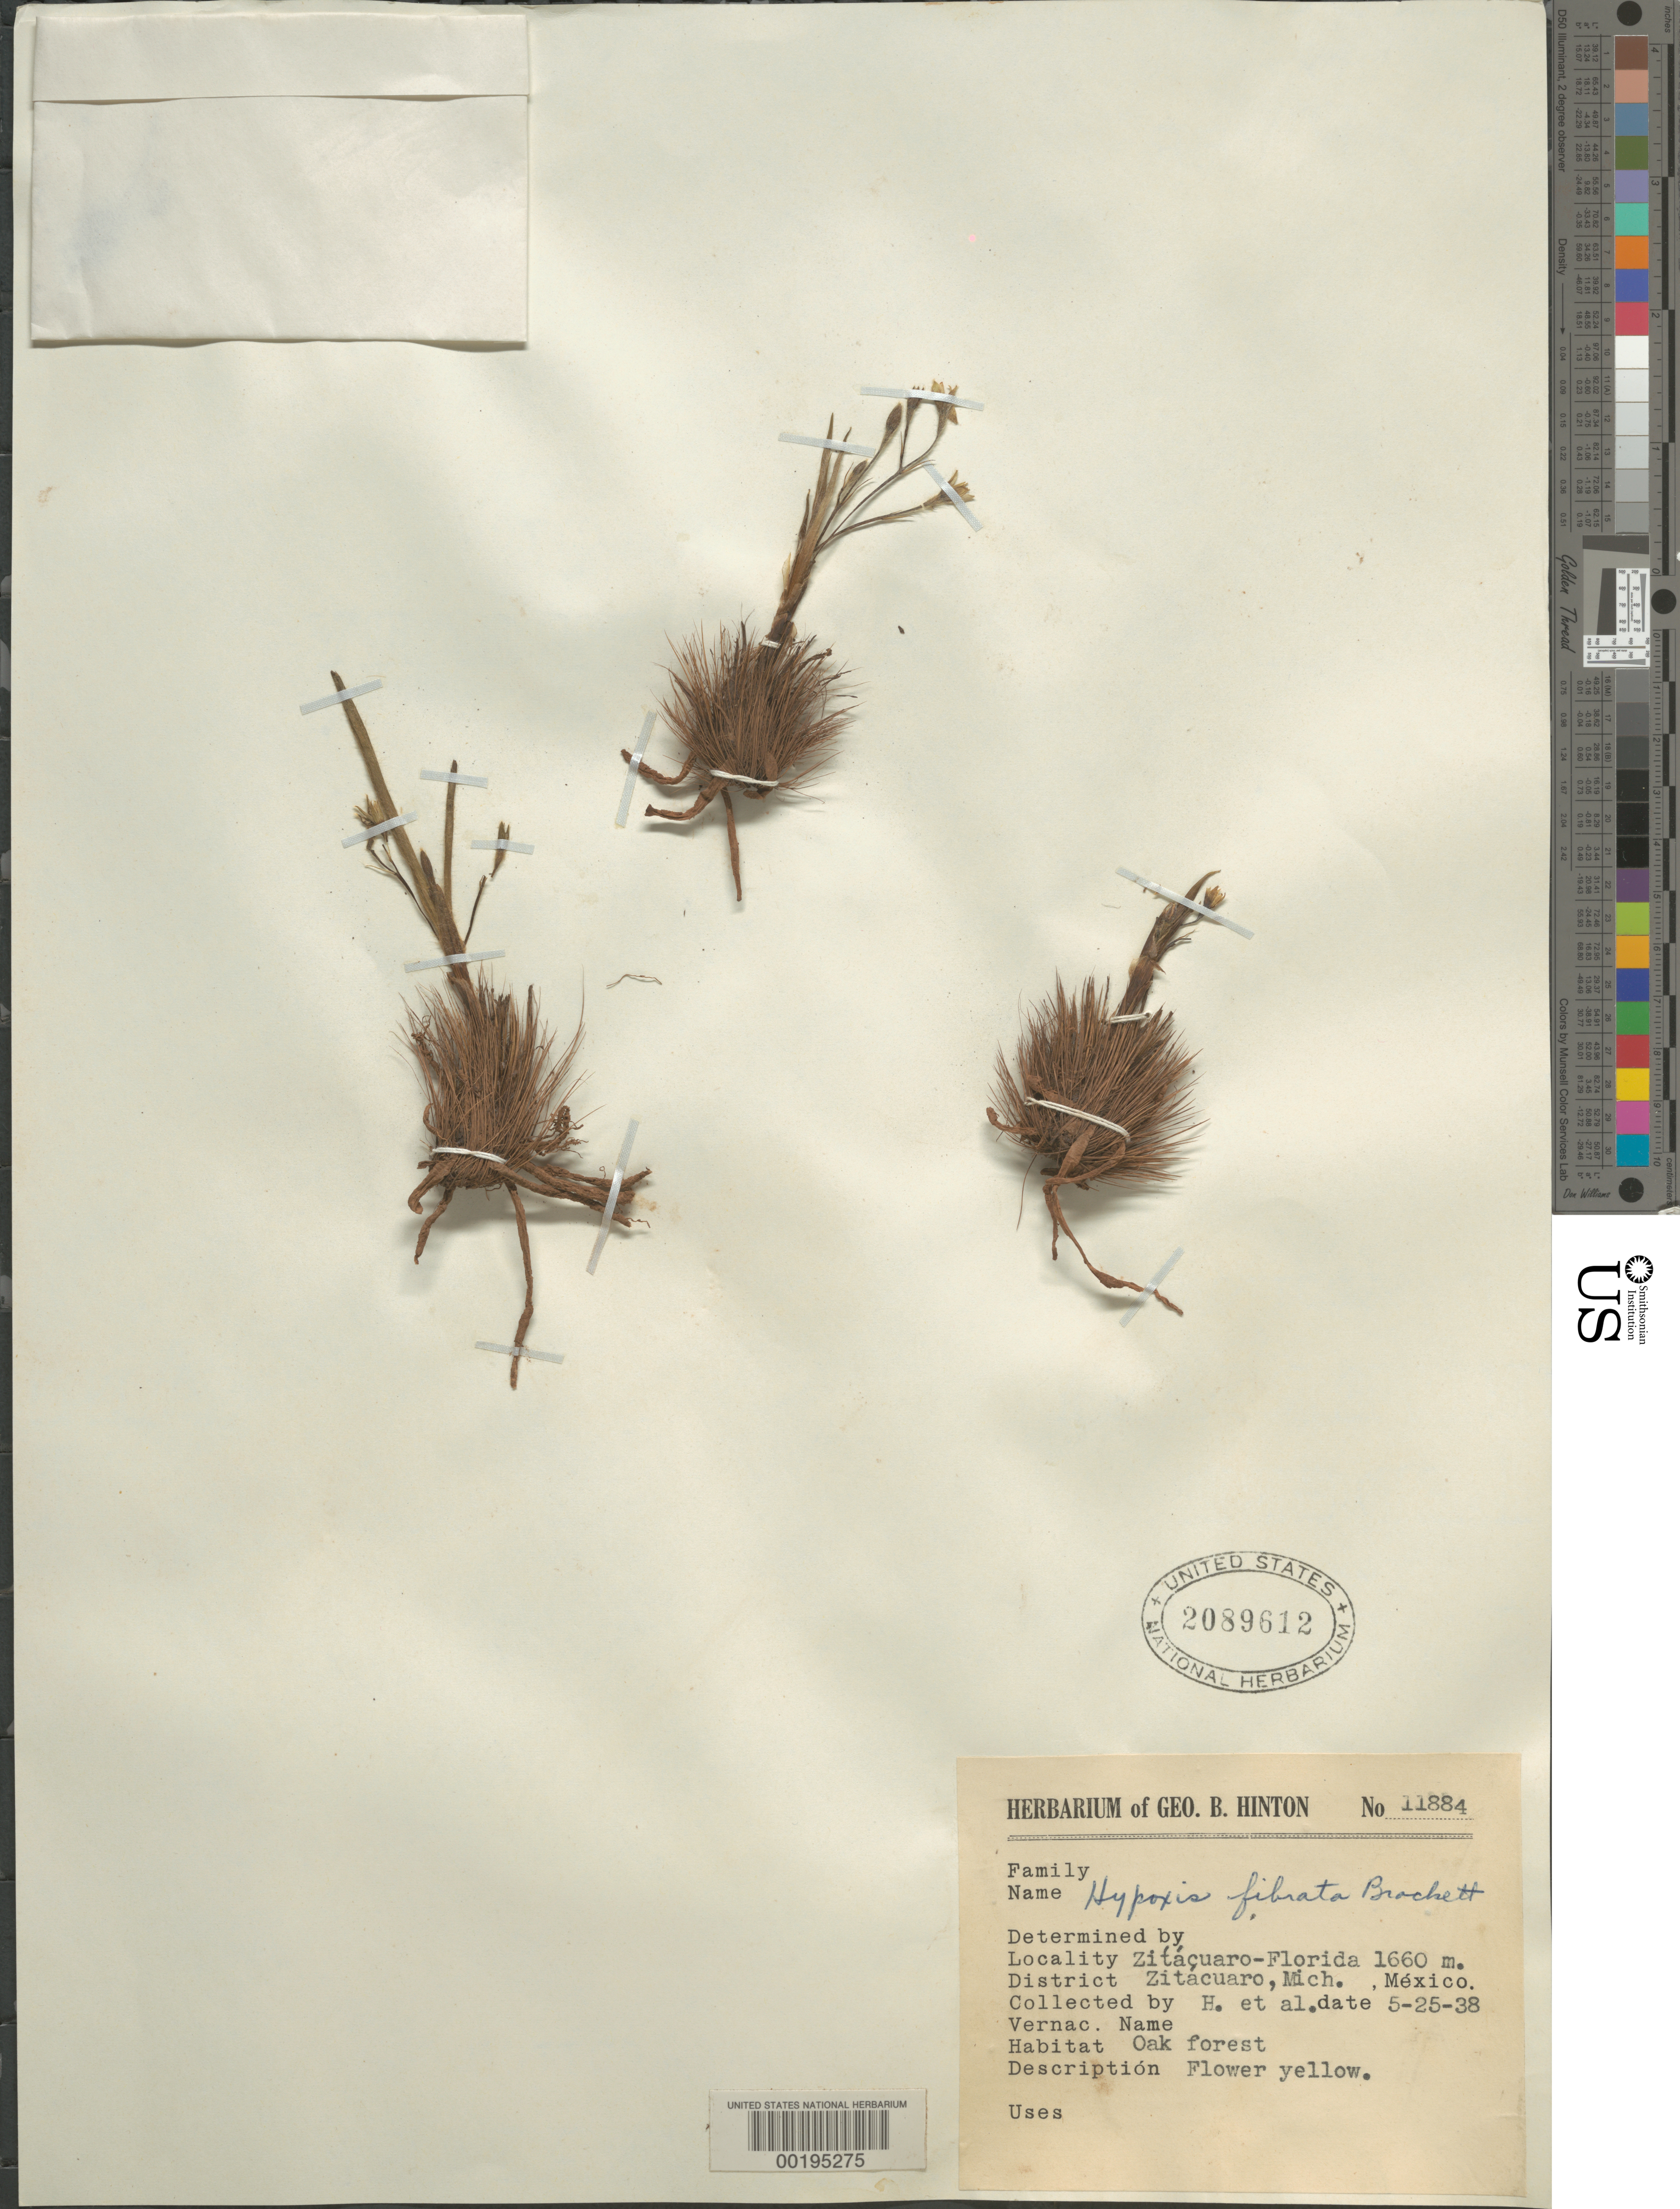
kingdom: Plantae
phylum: Tracheophyta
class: Liliopsida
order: Asparagales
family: Hypoxidaceae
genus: Hypoxis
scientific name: Hypoxis fibrata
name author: Brackett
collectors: G. B. Hinton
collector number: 11884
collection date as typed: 25 May 1938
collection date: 1938-05-25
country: Mexico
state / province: Michoacán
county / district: Zitácuaro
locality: Zitacuaro - Florida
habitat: Oak forest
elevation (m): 1660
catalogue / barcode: US 2089612